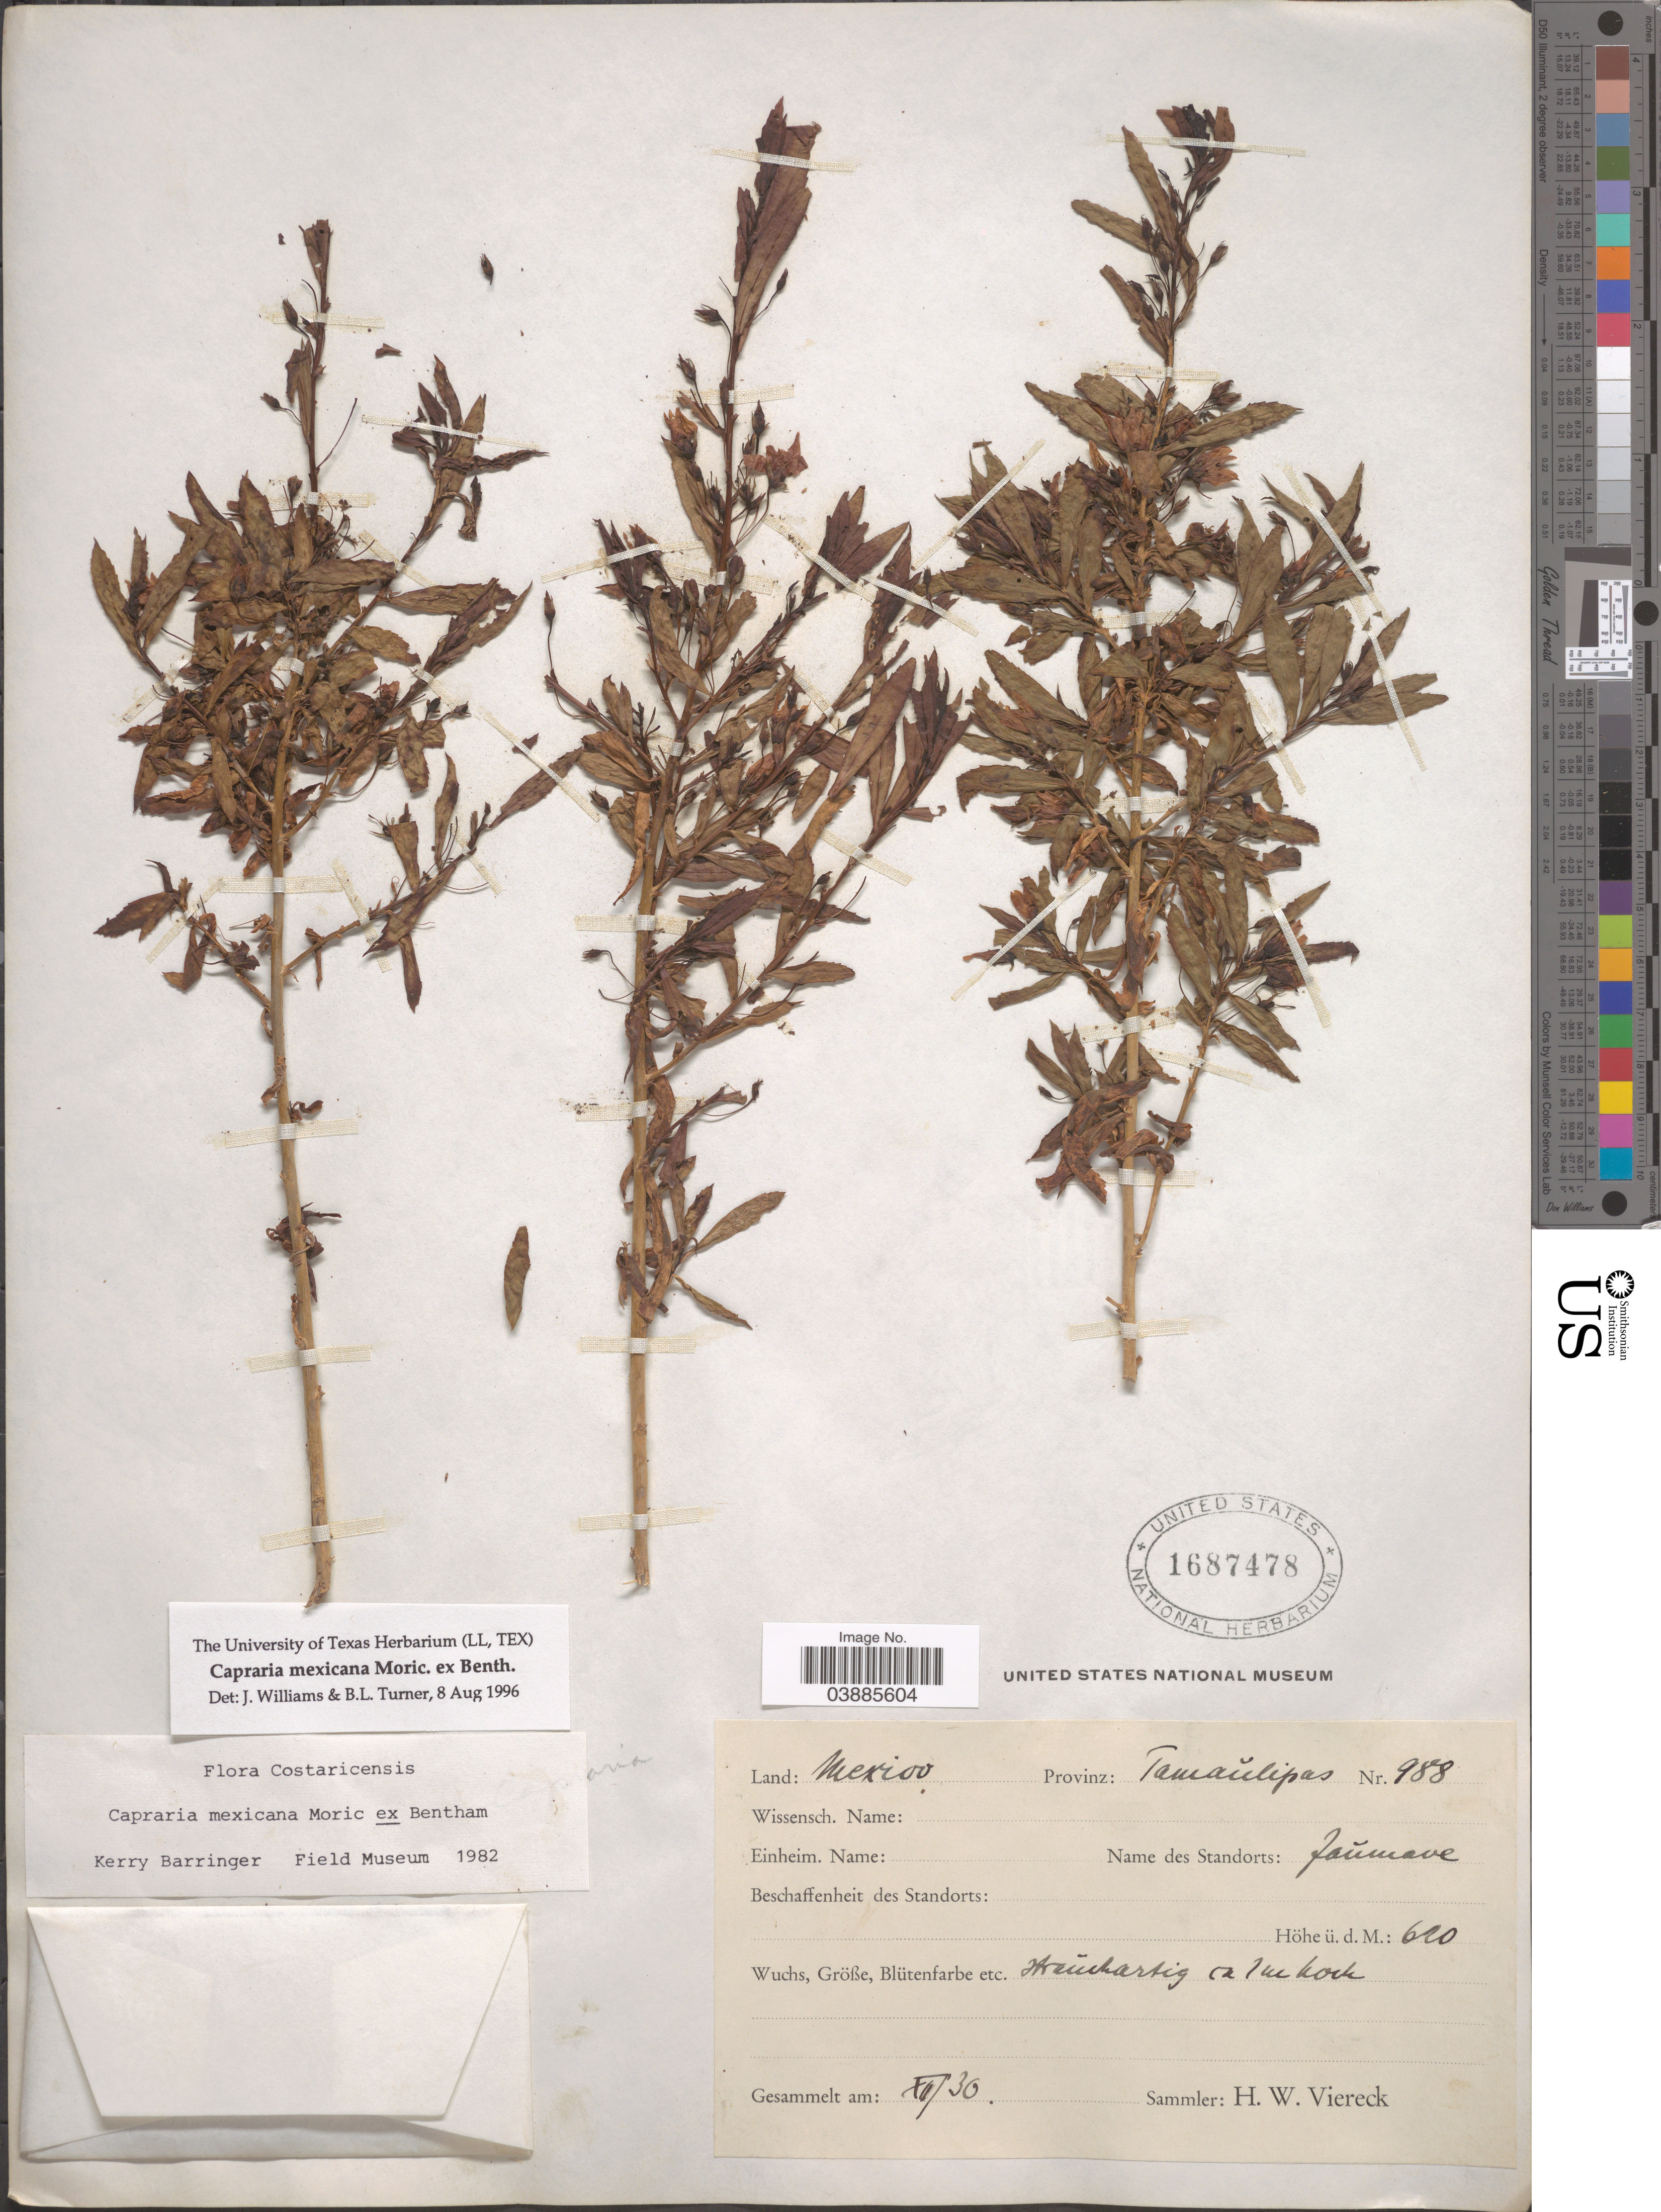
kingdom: Plantae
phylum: Tracheophyta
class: Magnoliopsida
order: Lamiales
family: Scrophulariaceae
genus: Capraria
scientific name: Capraria mexicana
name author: Moric. ex Benth.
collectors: H. W. Viereck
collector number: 988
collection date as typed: Transcribed d/m/y: /12/30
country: Mexico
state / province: Tamaulipas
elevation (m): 600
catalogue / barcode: US 1687478